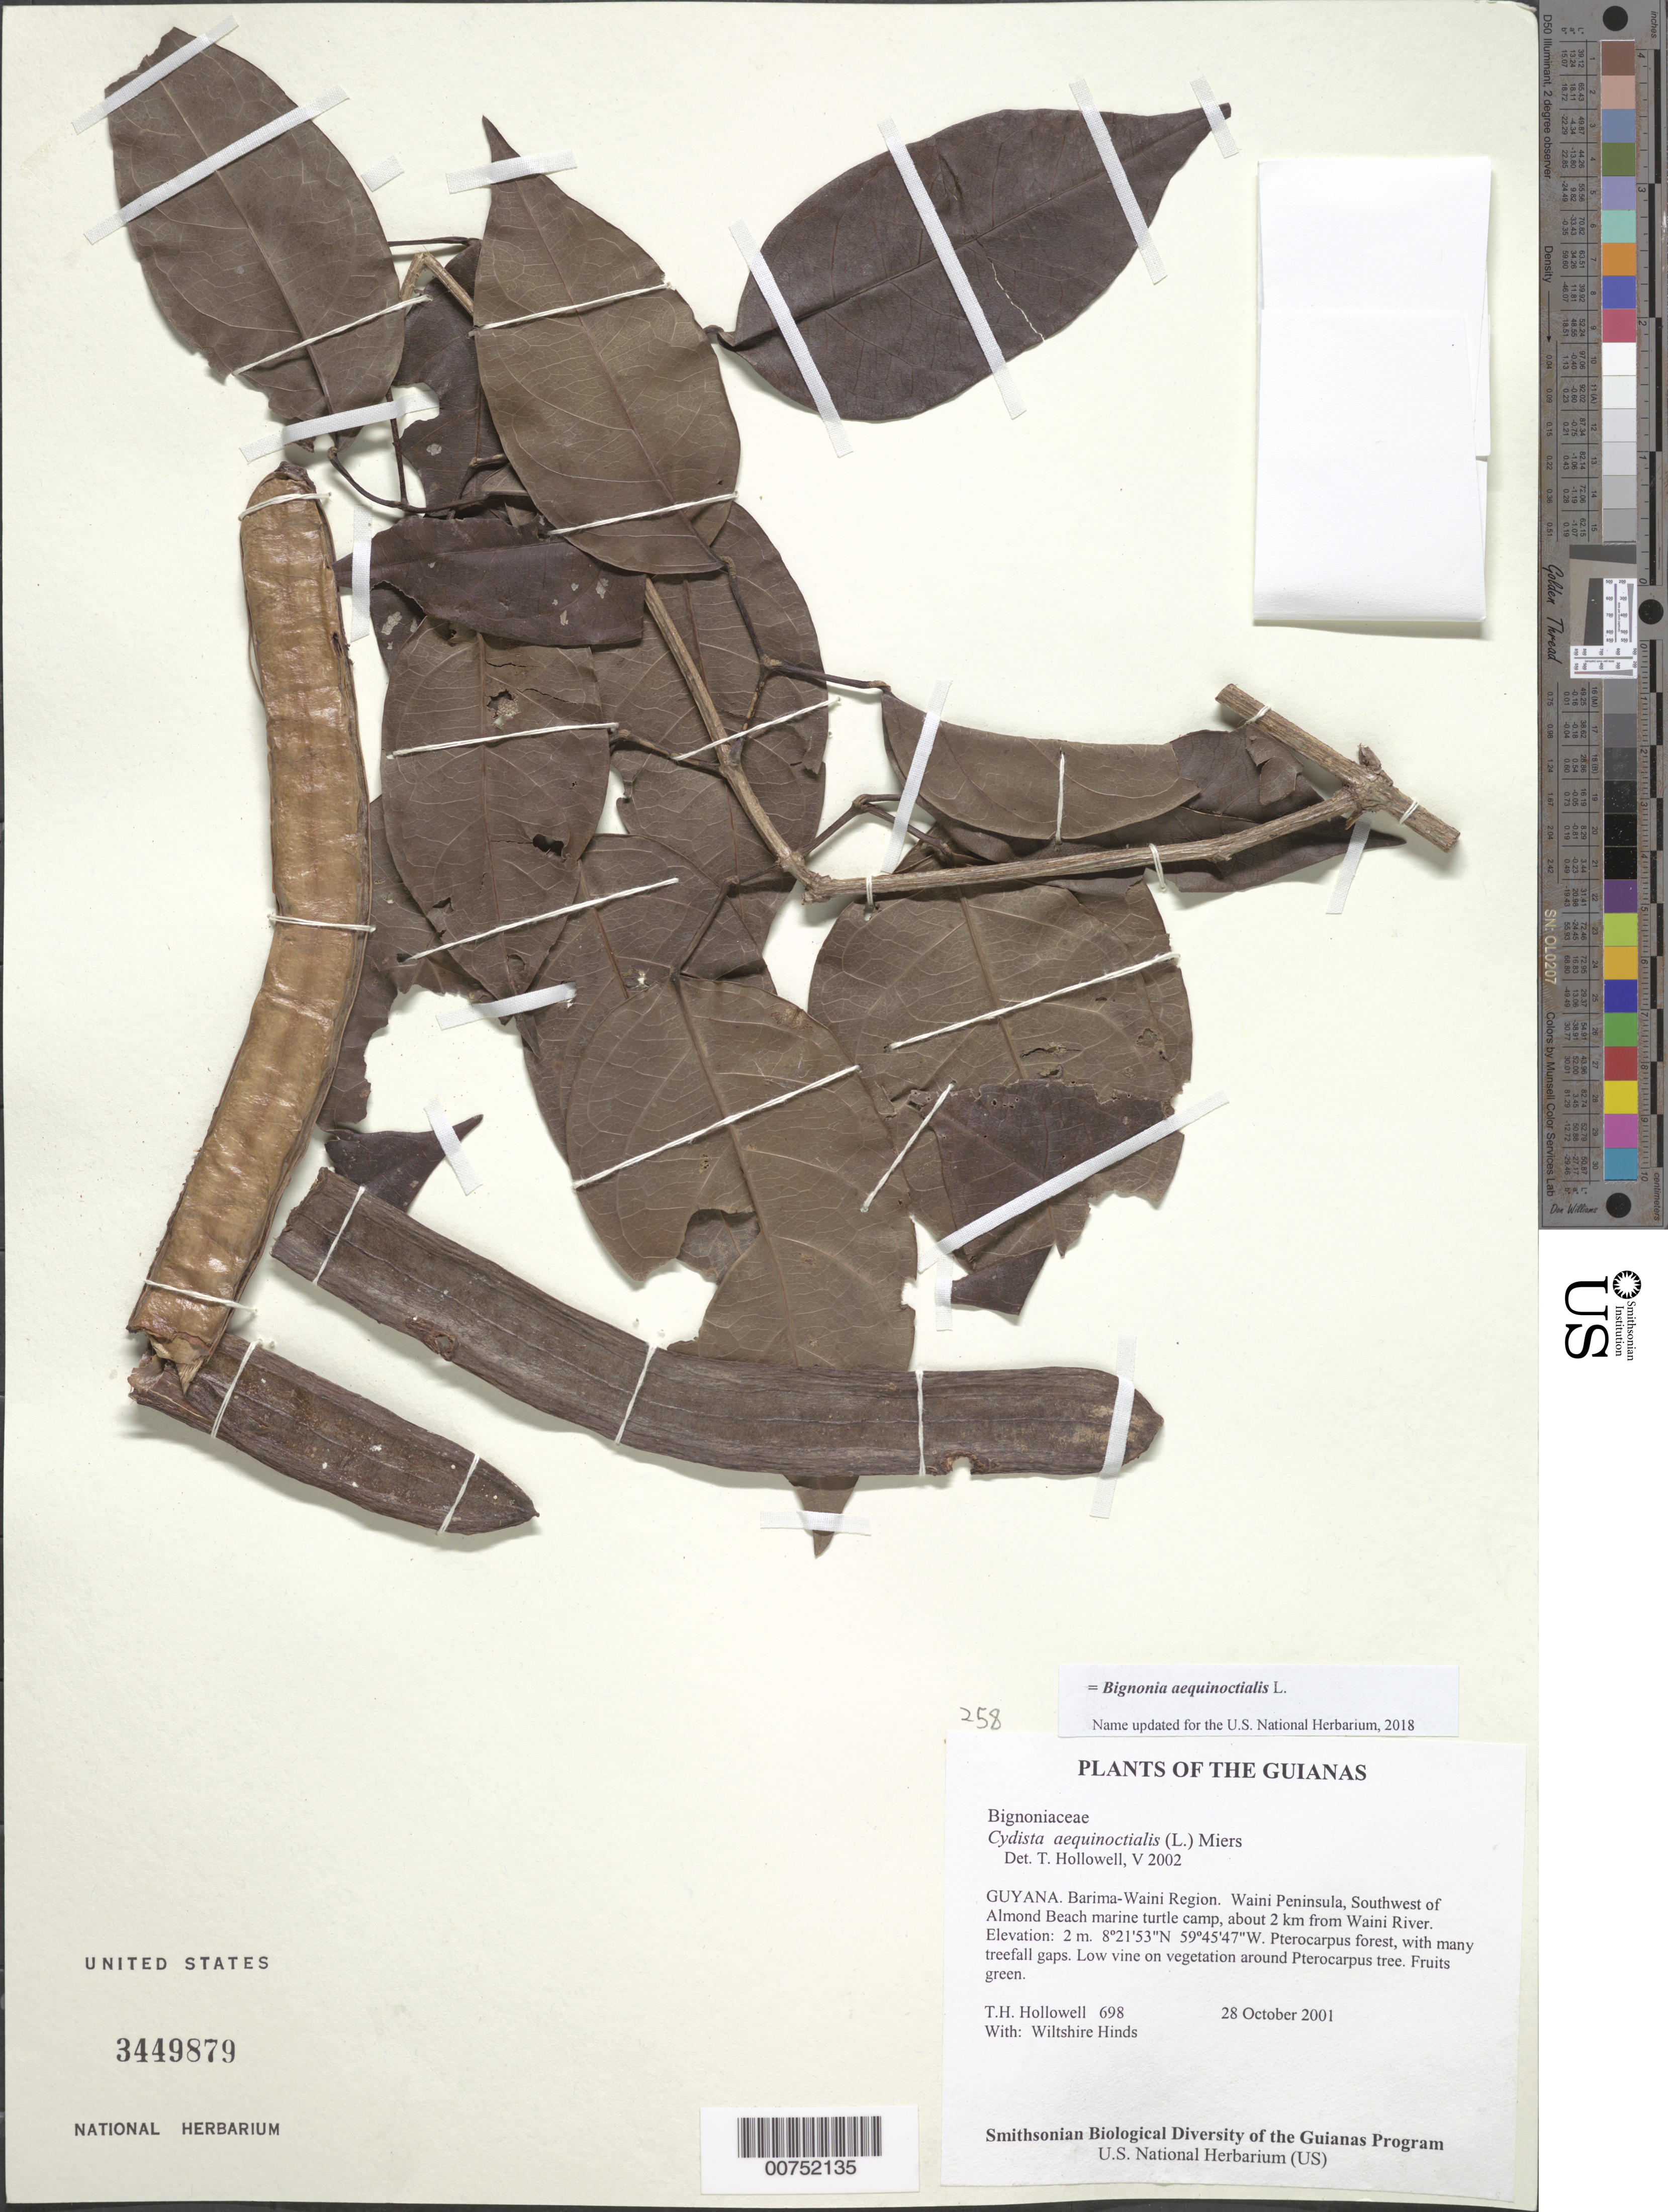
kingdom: Plantae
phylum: Tracheophyta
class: Magnoliopsida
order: Lamiales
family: Bignoniaceae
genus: Bignonia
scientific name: Bignonia aequinoctialis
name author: L.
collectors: T. Hollowell & W. Hinds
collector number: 698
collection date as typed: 28 October 2001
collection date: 2001-10-28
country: Guyana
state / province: Barima-Waini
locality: Waini Peninsula, Southwest of Almond Beach marine turtle camp, about 2 km from Waini River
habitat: Pterocarpus forest, with many treefall gaps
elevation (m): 2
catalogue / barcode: US 3449879